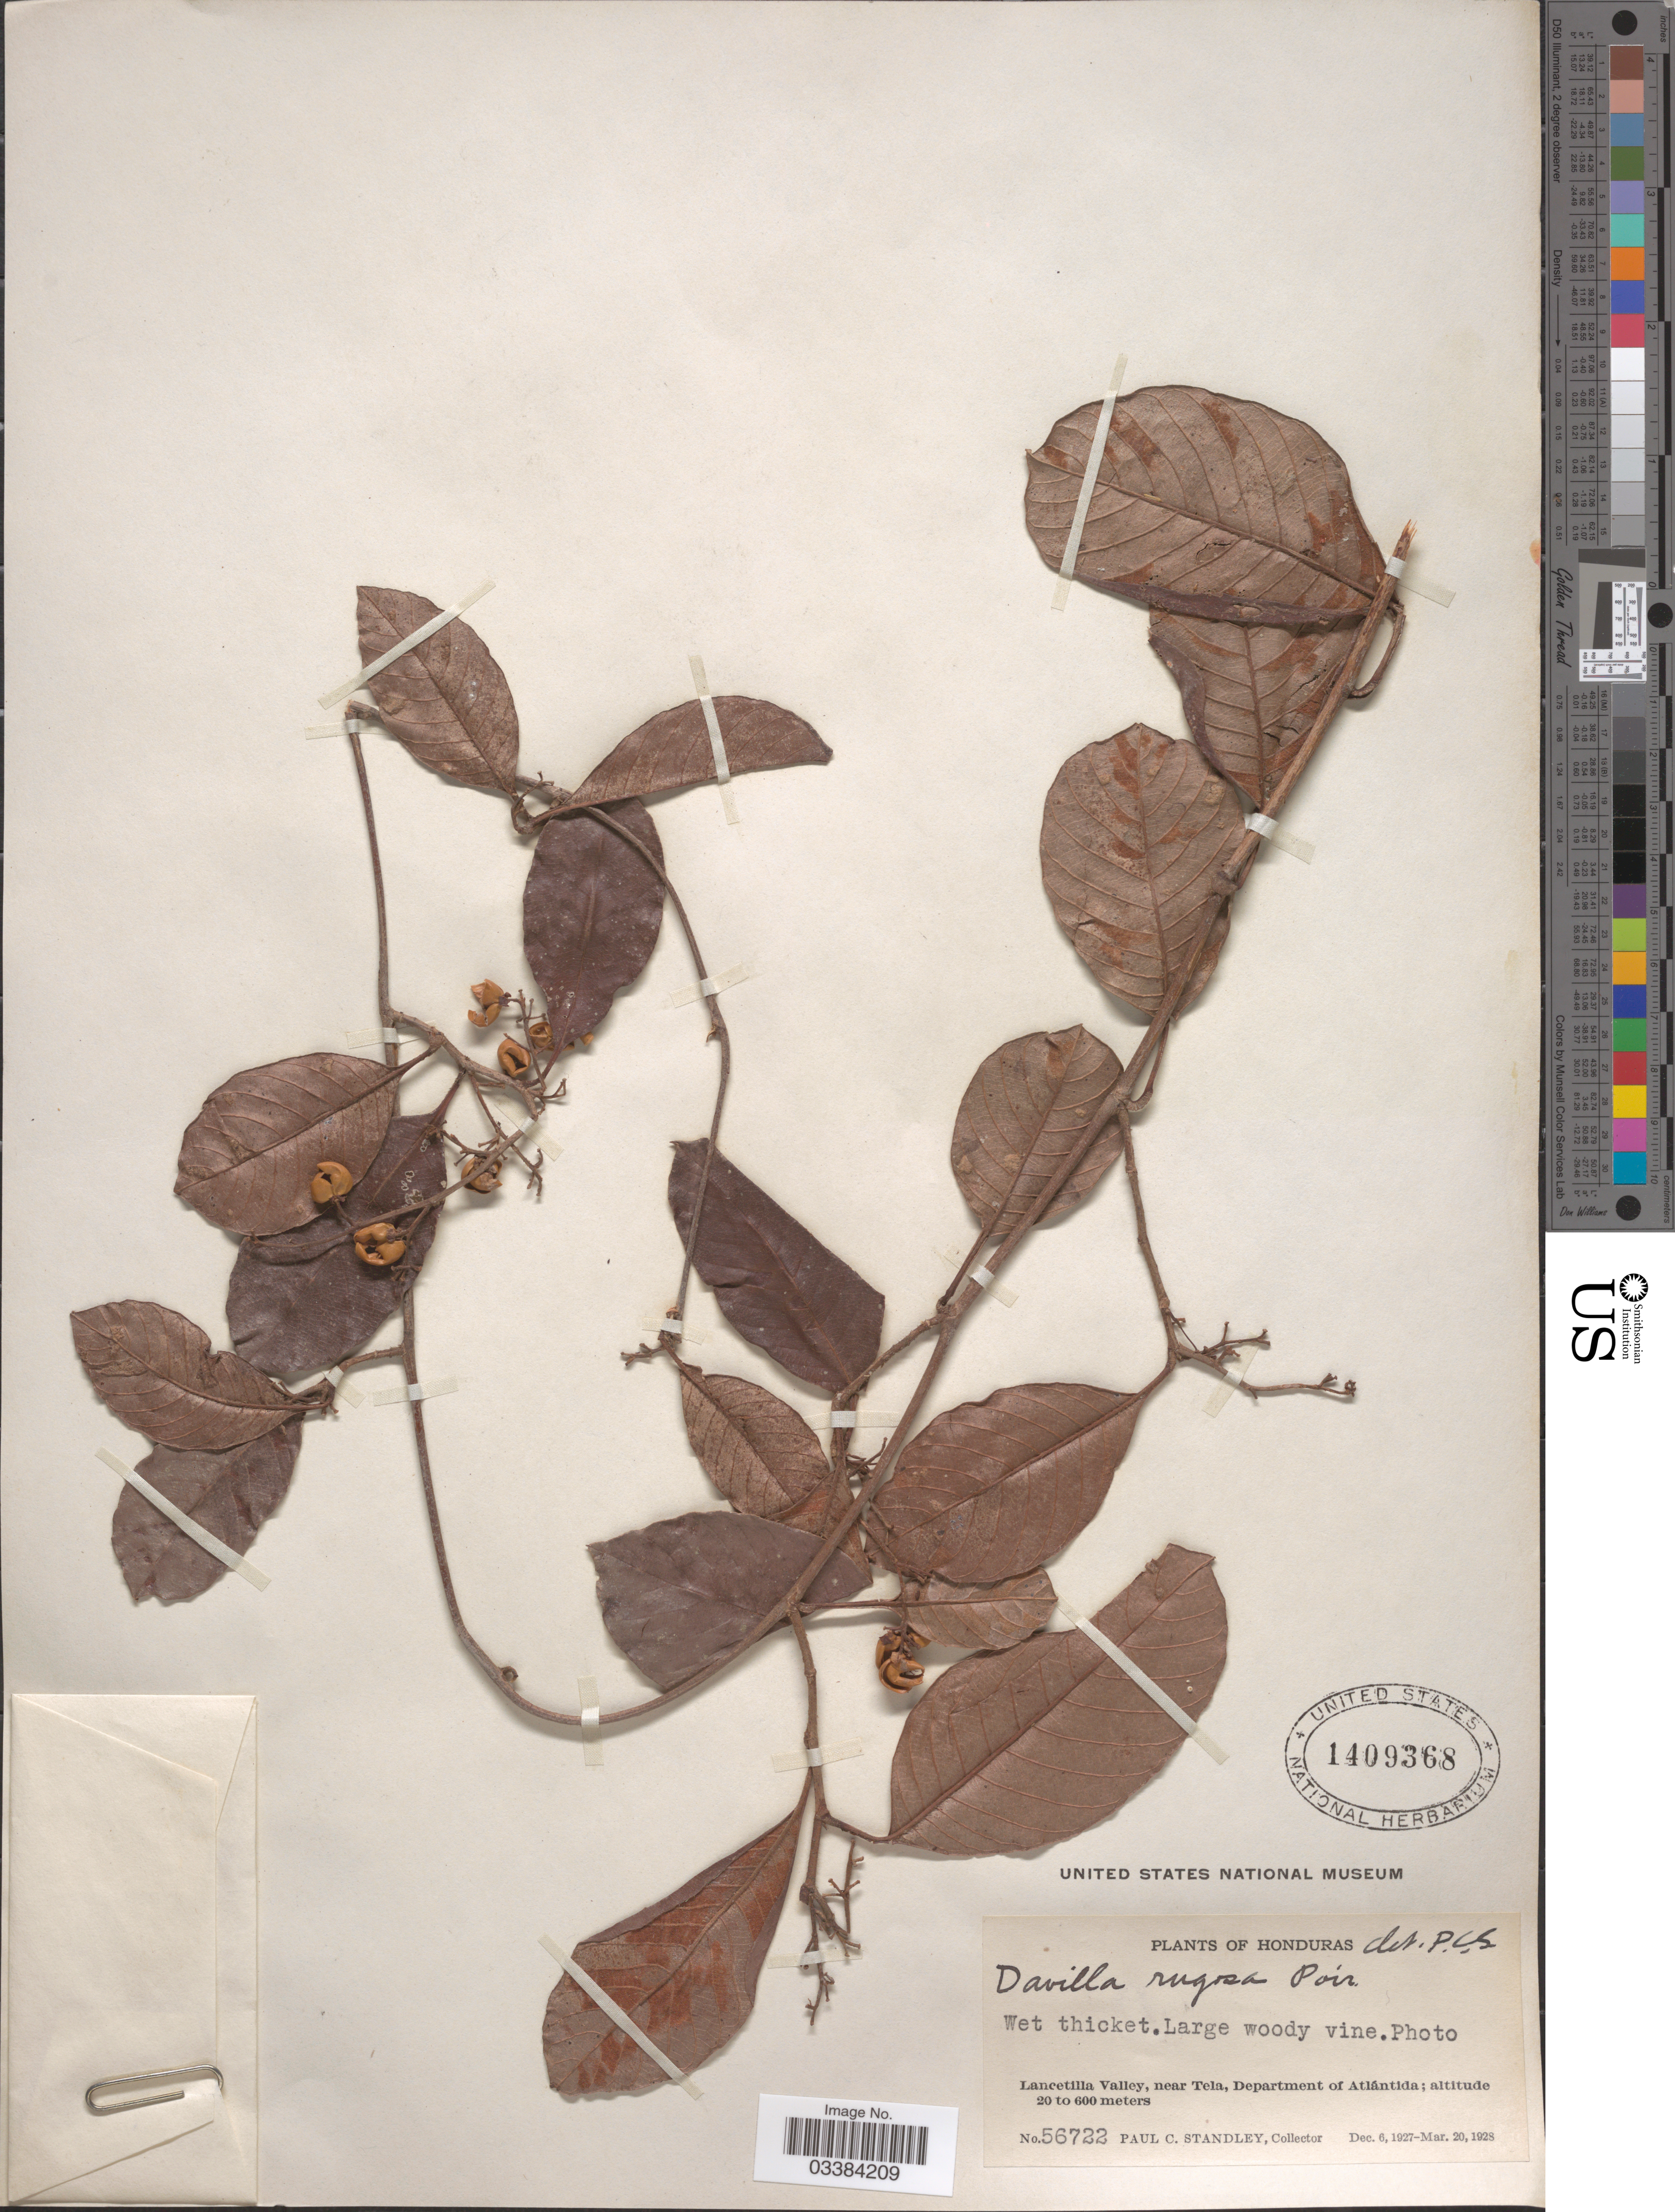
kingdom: Plantae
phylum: Tracheophyta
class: Magnoliopsida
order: Dilleniales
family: Dilleniaceae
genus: Davilla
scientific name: Davilla rugosa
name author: Poir.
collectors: P. C. Standley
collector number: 56722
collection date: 1927-12-06/1928-03-20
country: Honduras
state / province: Atlántida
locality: Lancetilla Valley, near Tela, Department of Atlántida.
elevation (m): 20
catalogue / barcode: US 1409368